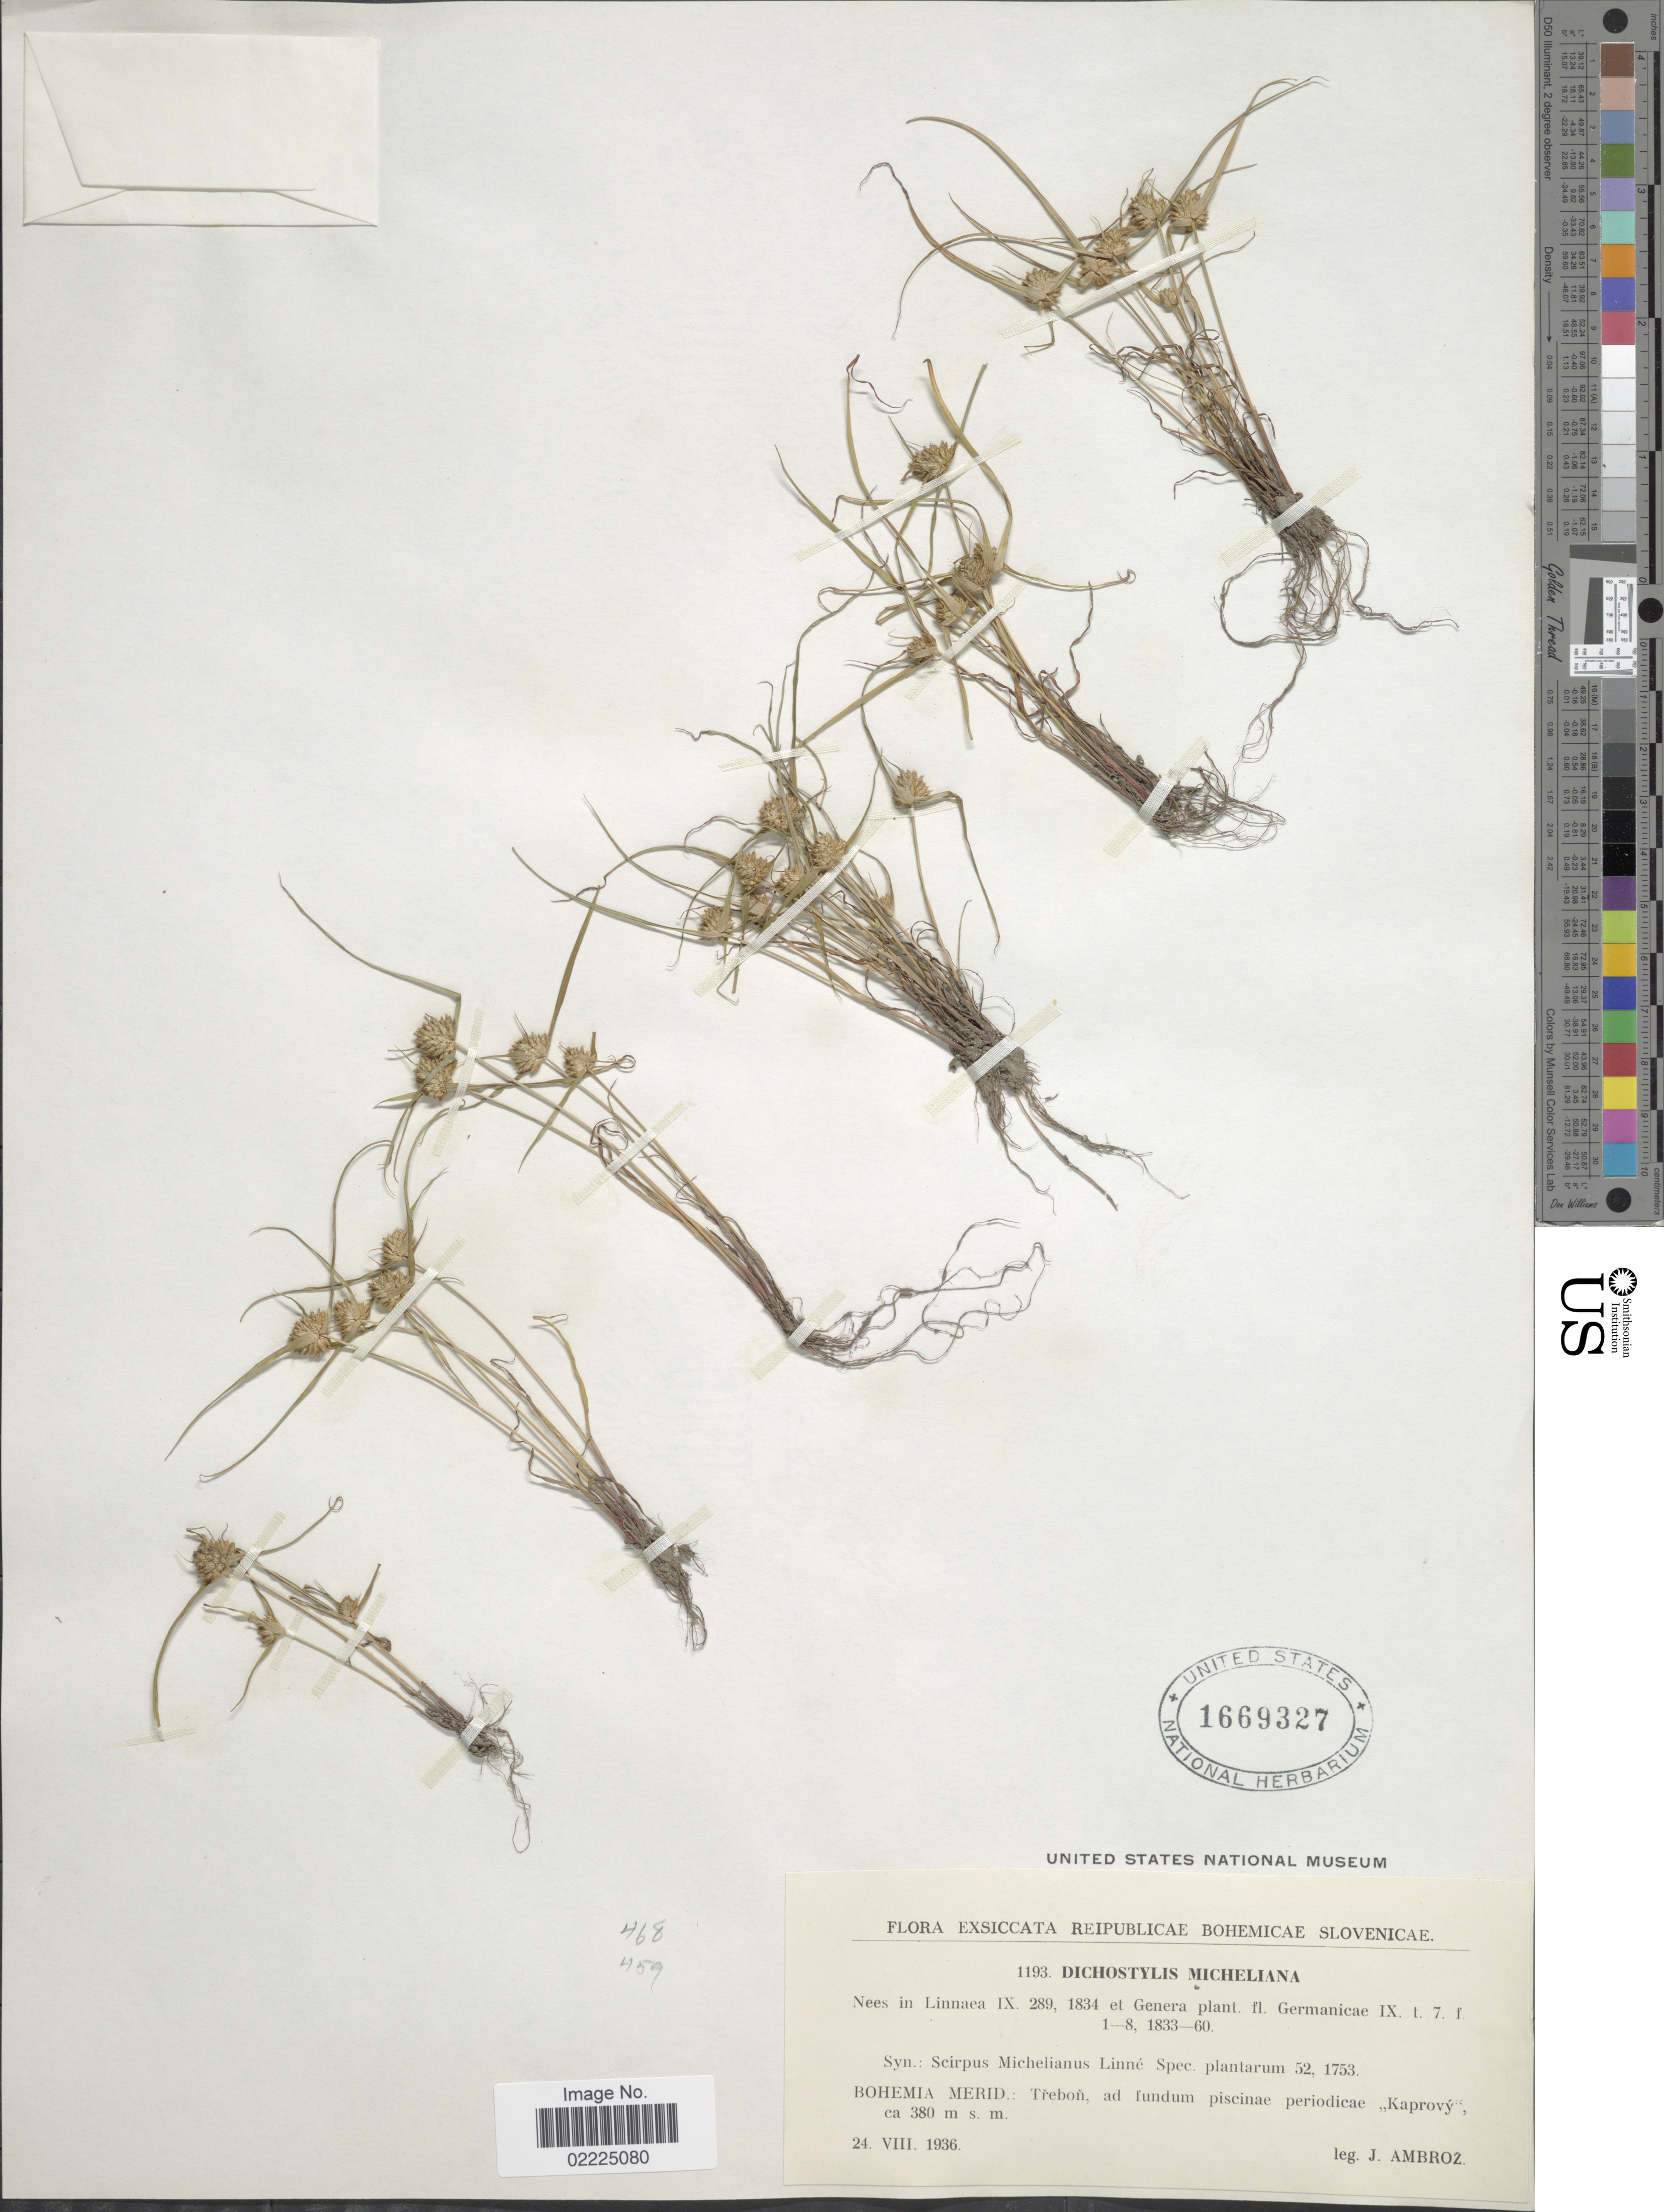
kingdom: Plantae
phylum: Tracheophyta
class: Liliopsida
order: Poales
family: Cyperaceae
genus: Cyperus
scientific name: Cyperus michelianus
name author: (L.) Delile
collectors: J. Ambroz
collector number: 1193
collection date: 1936-08-24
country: Czechia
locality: Bohemia Merid: Trebon, ad fundum pisciane periodicae Kaprový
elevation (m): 380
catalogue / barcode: US 1669327